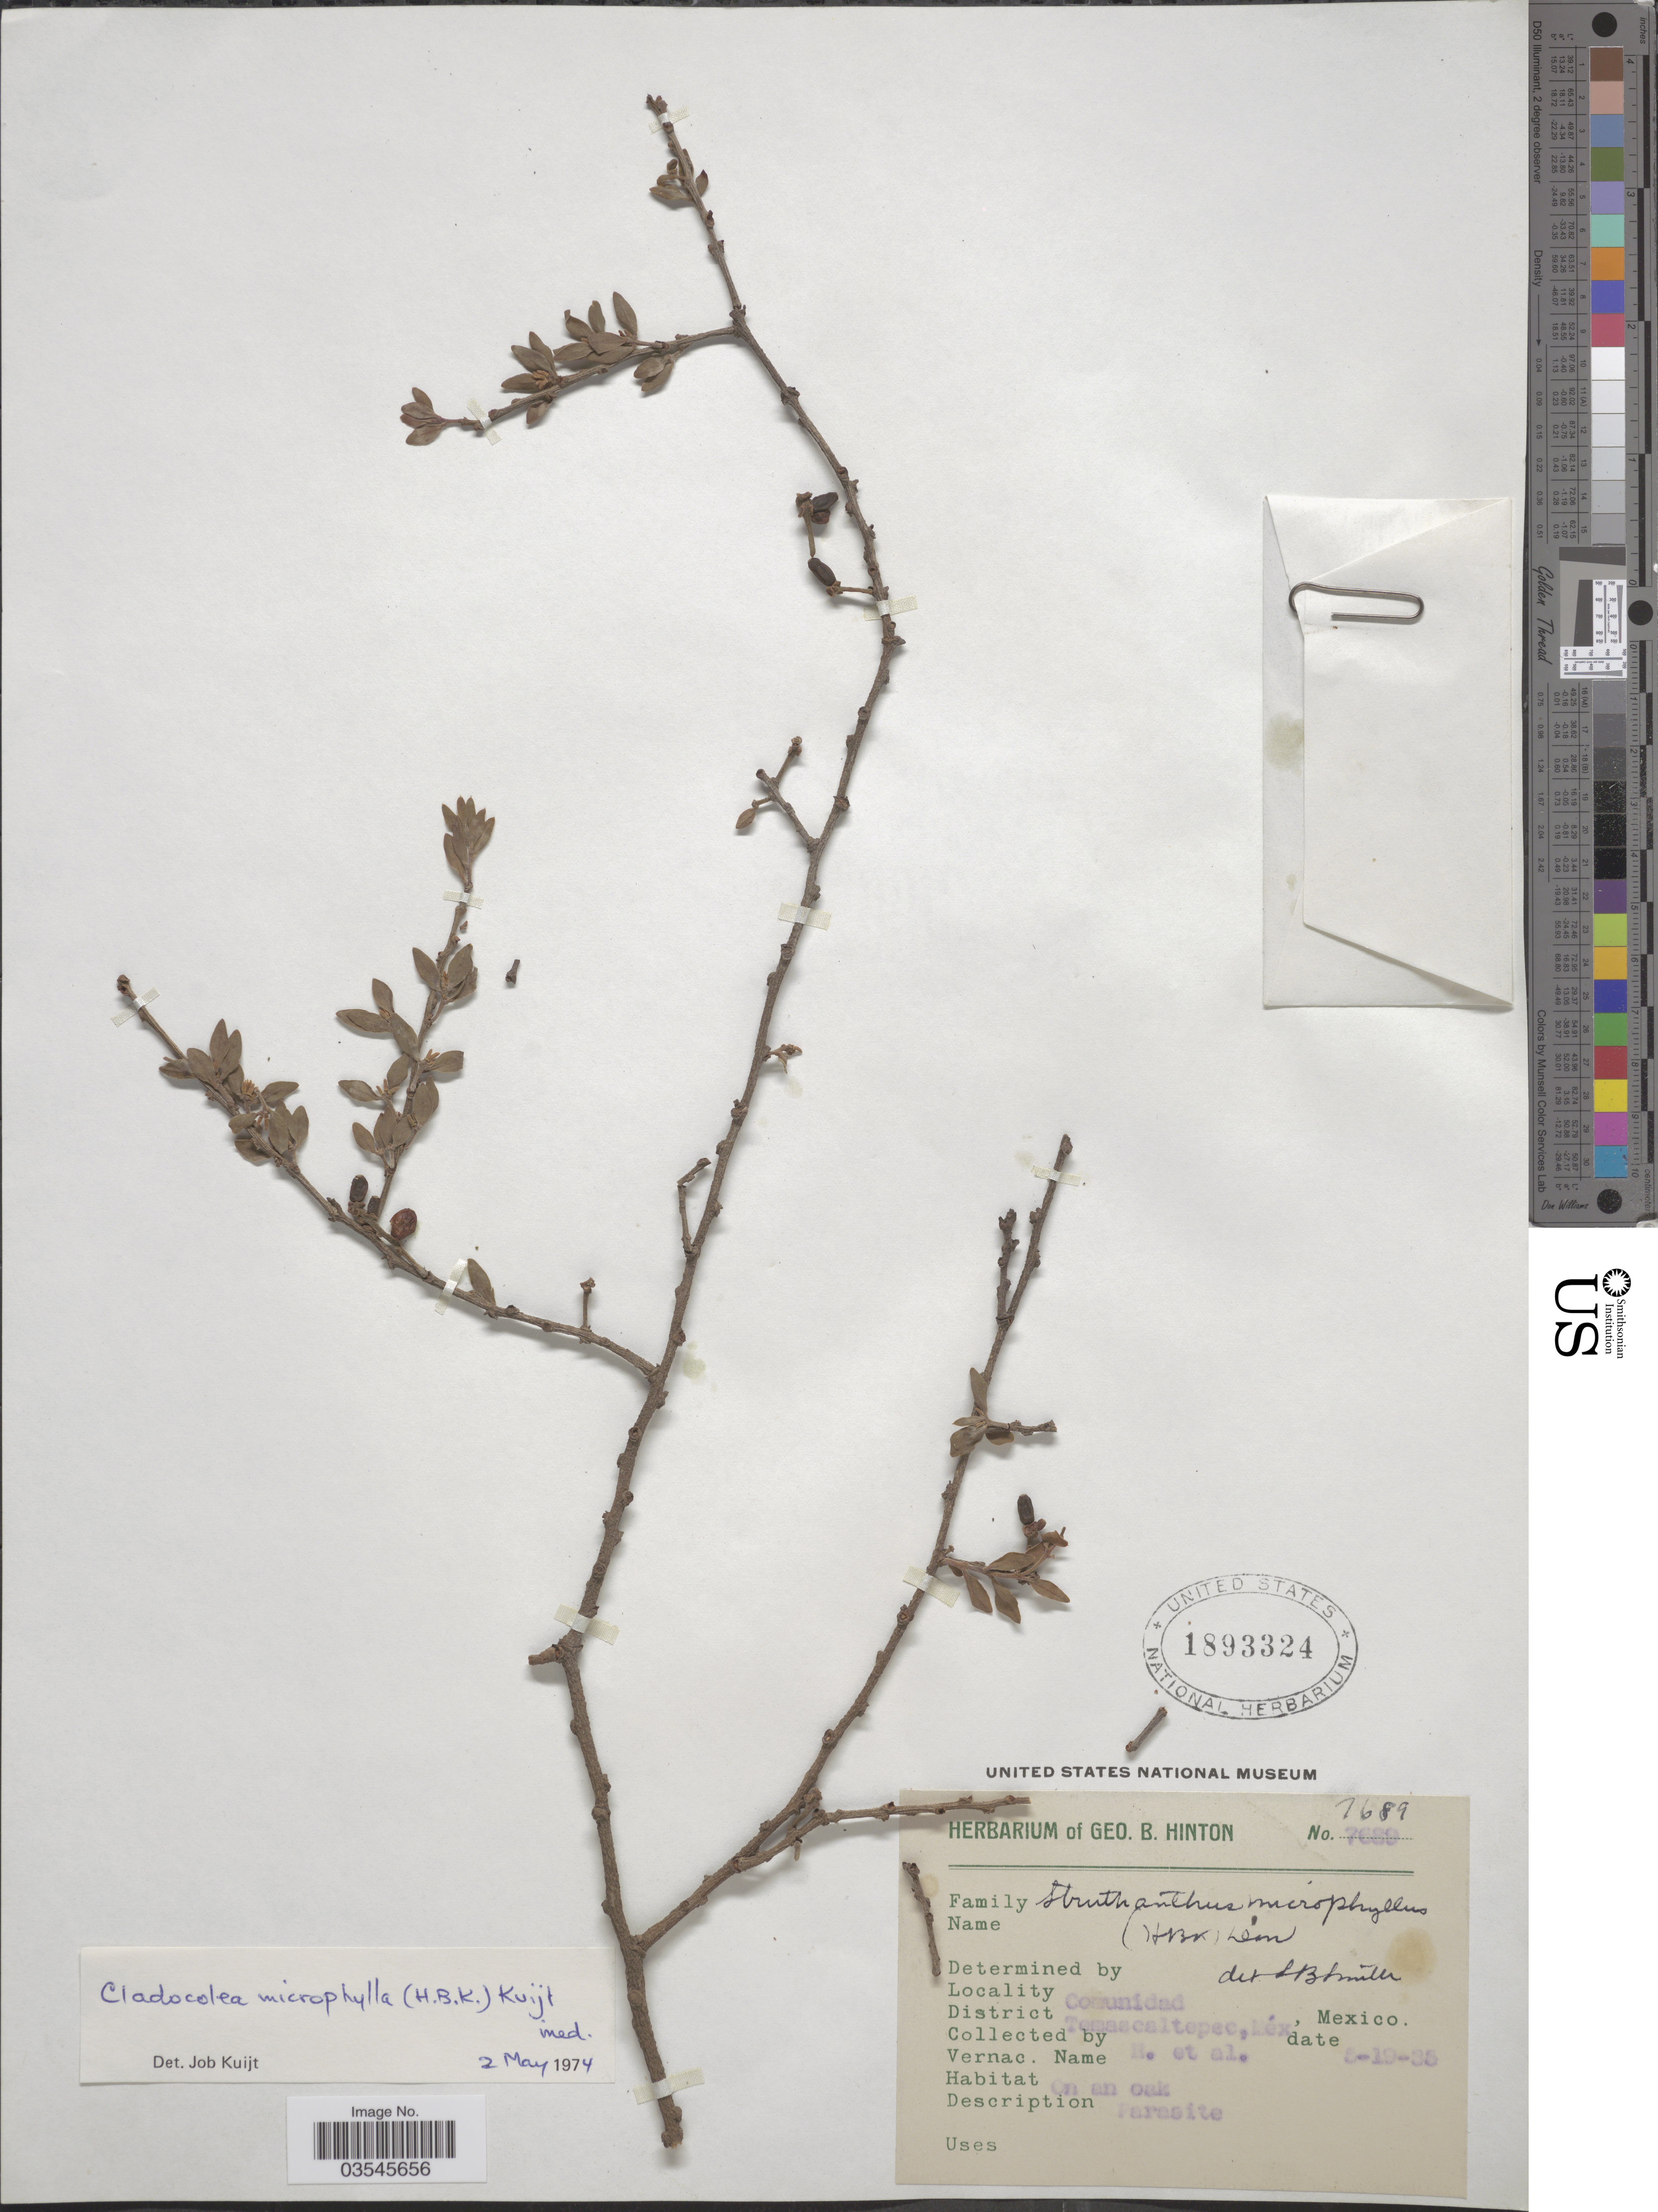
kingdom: Plantae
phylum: Tracheophyta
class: Magnoliopsida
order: Santalales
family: Loranthaceae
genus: Cladocolea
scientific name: Cladocolea microphylla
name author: (Kunth) Kuijt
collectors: G. B. Hinton & et al.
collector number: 7689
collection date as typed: Transcribed d/m/y: 19/5/36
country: Mexico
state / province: México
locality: Comunidad, District Temascaltepec.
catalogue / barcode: US 1893324